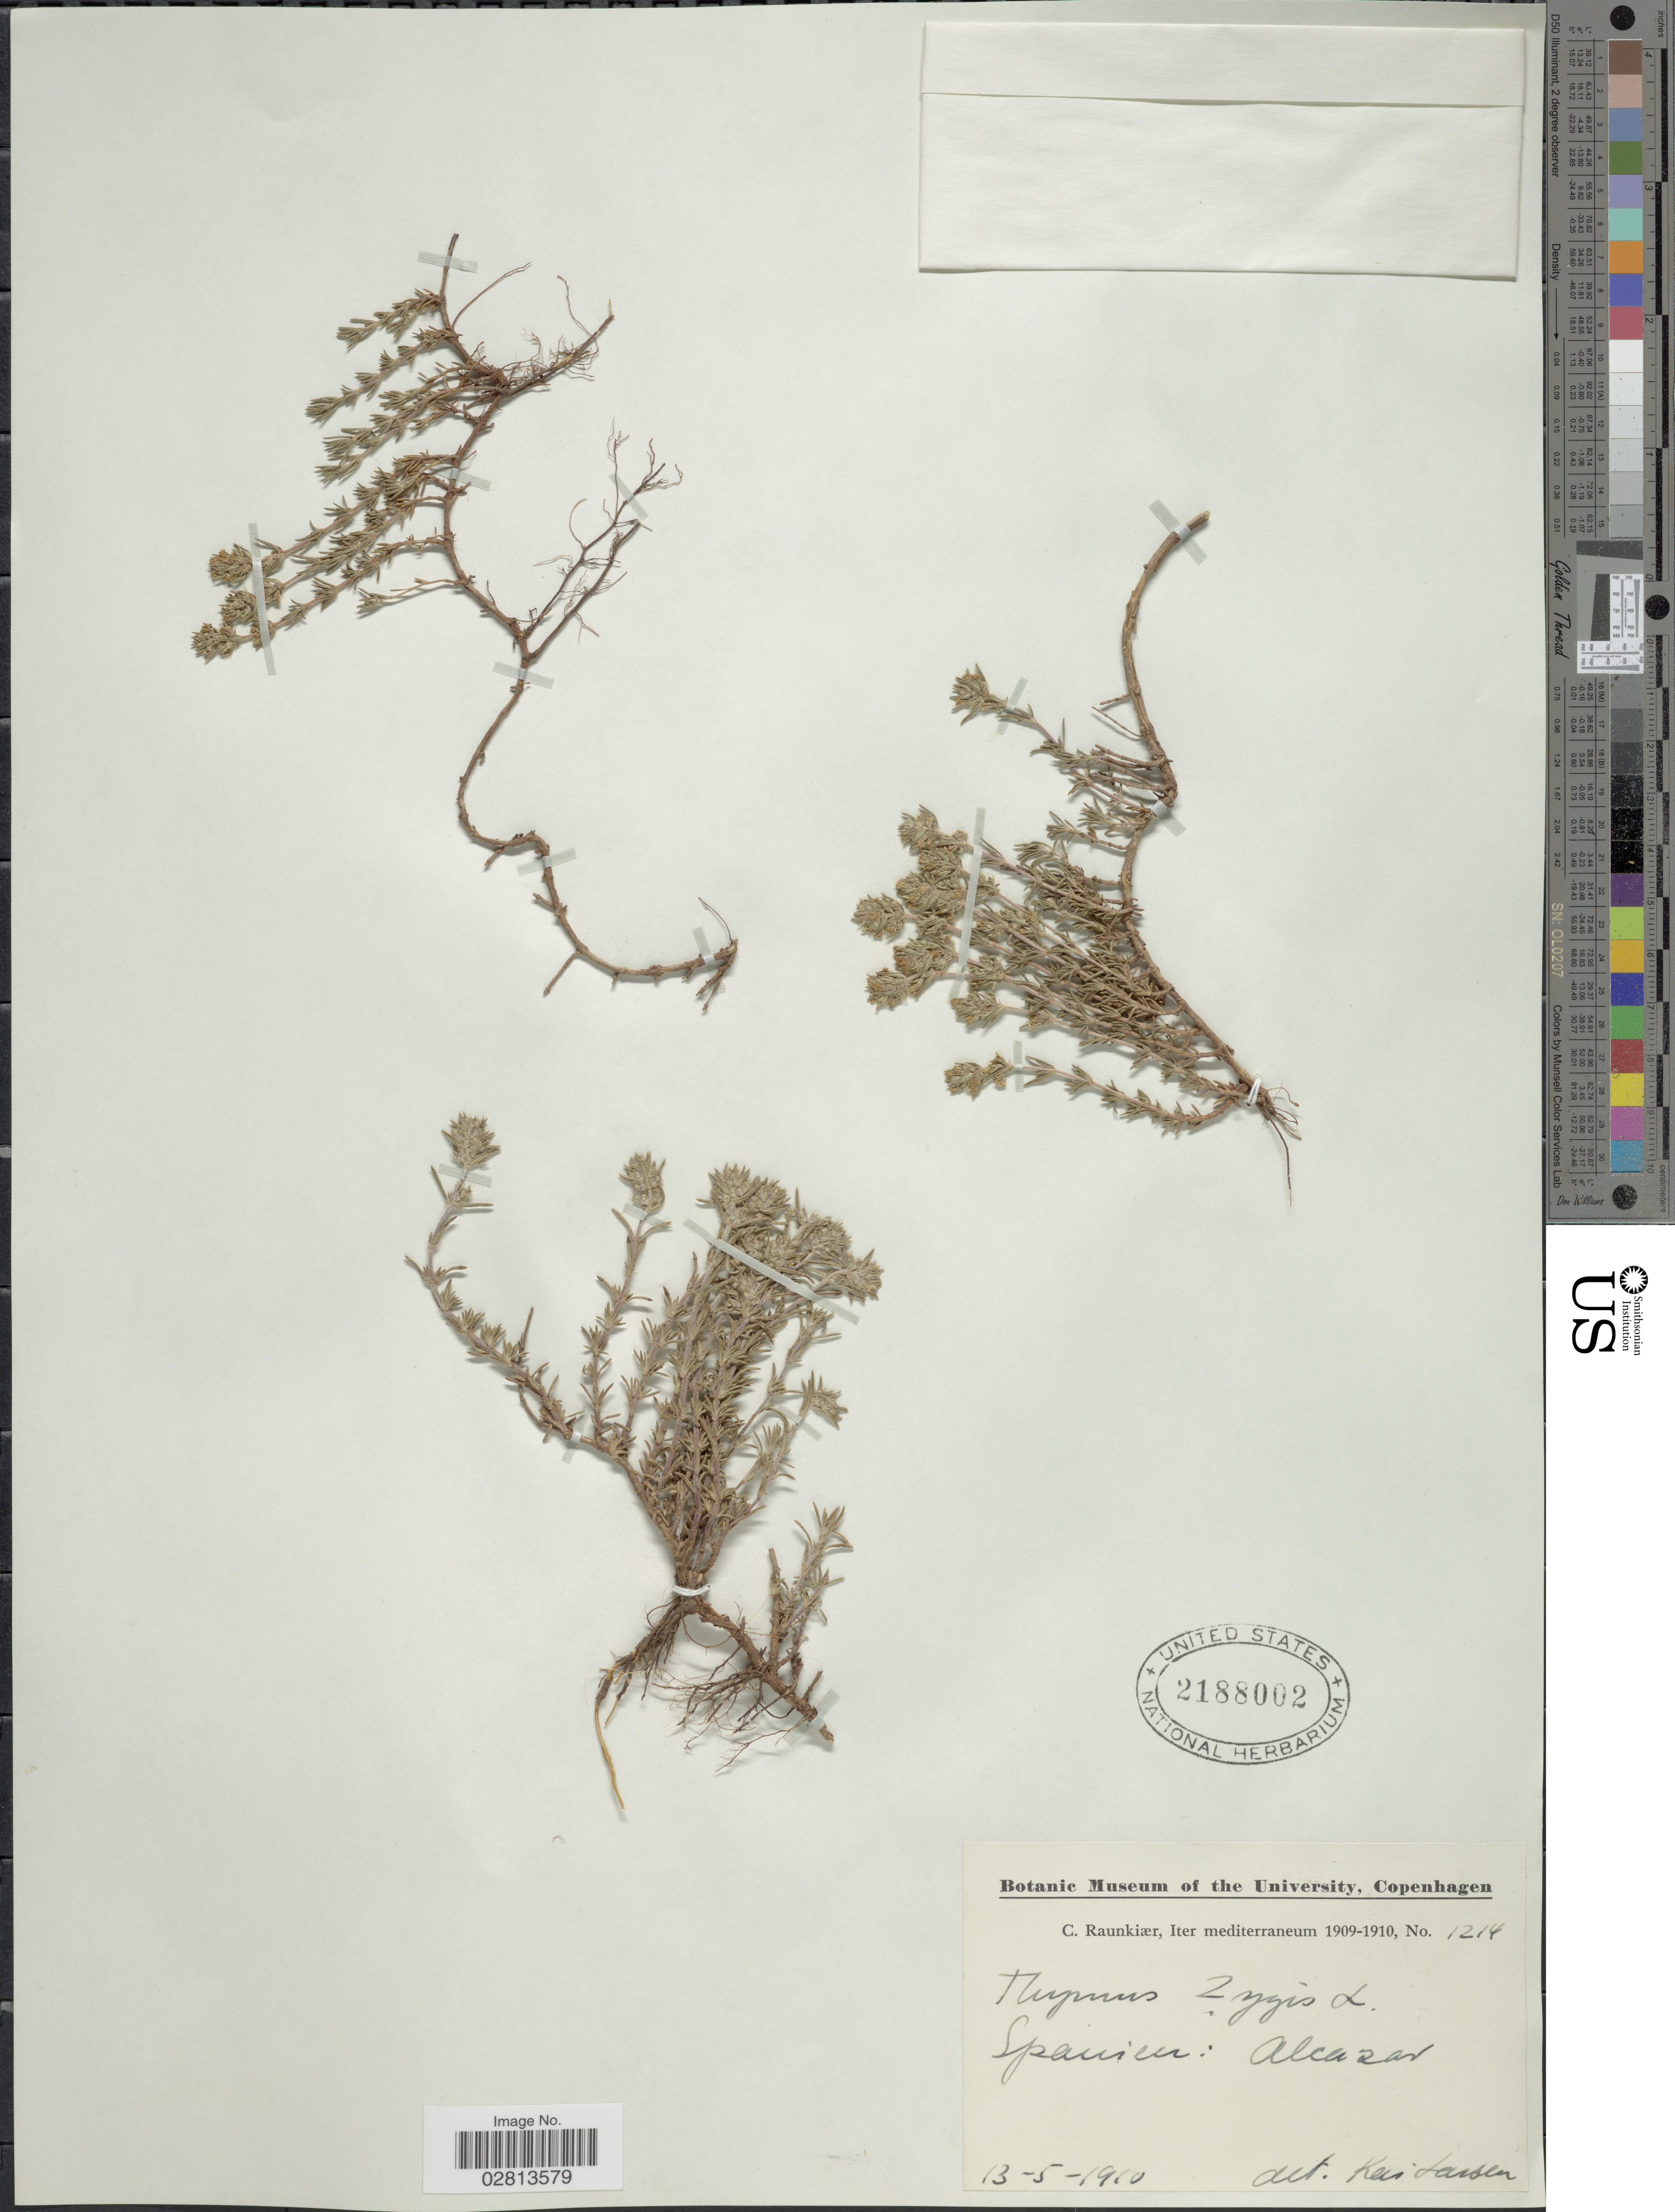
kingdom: Plantae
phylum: Tracheophyta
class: Magnoliopsida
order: Lamiales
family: Lamiaceae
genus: Thymus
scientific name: Thymus zygis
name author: L.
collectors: C. Raunkiær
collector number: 1214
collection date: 1910-05-13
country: Spain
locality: Mediterraneum. Spanien: Alcazar.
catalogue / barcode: US 2188002